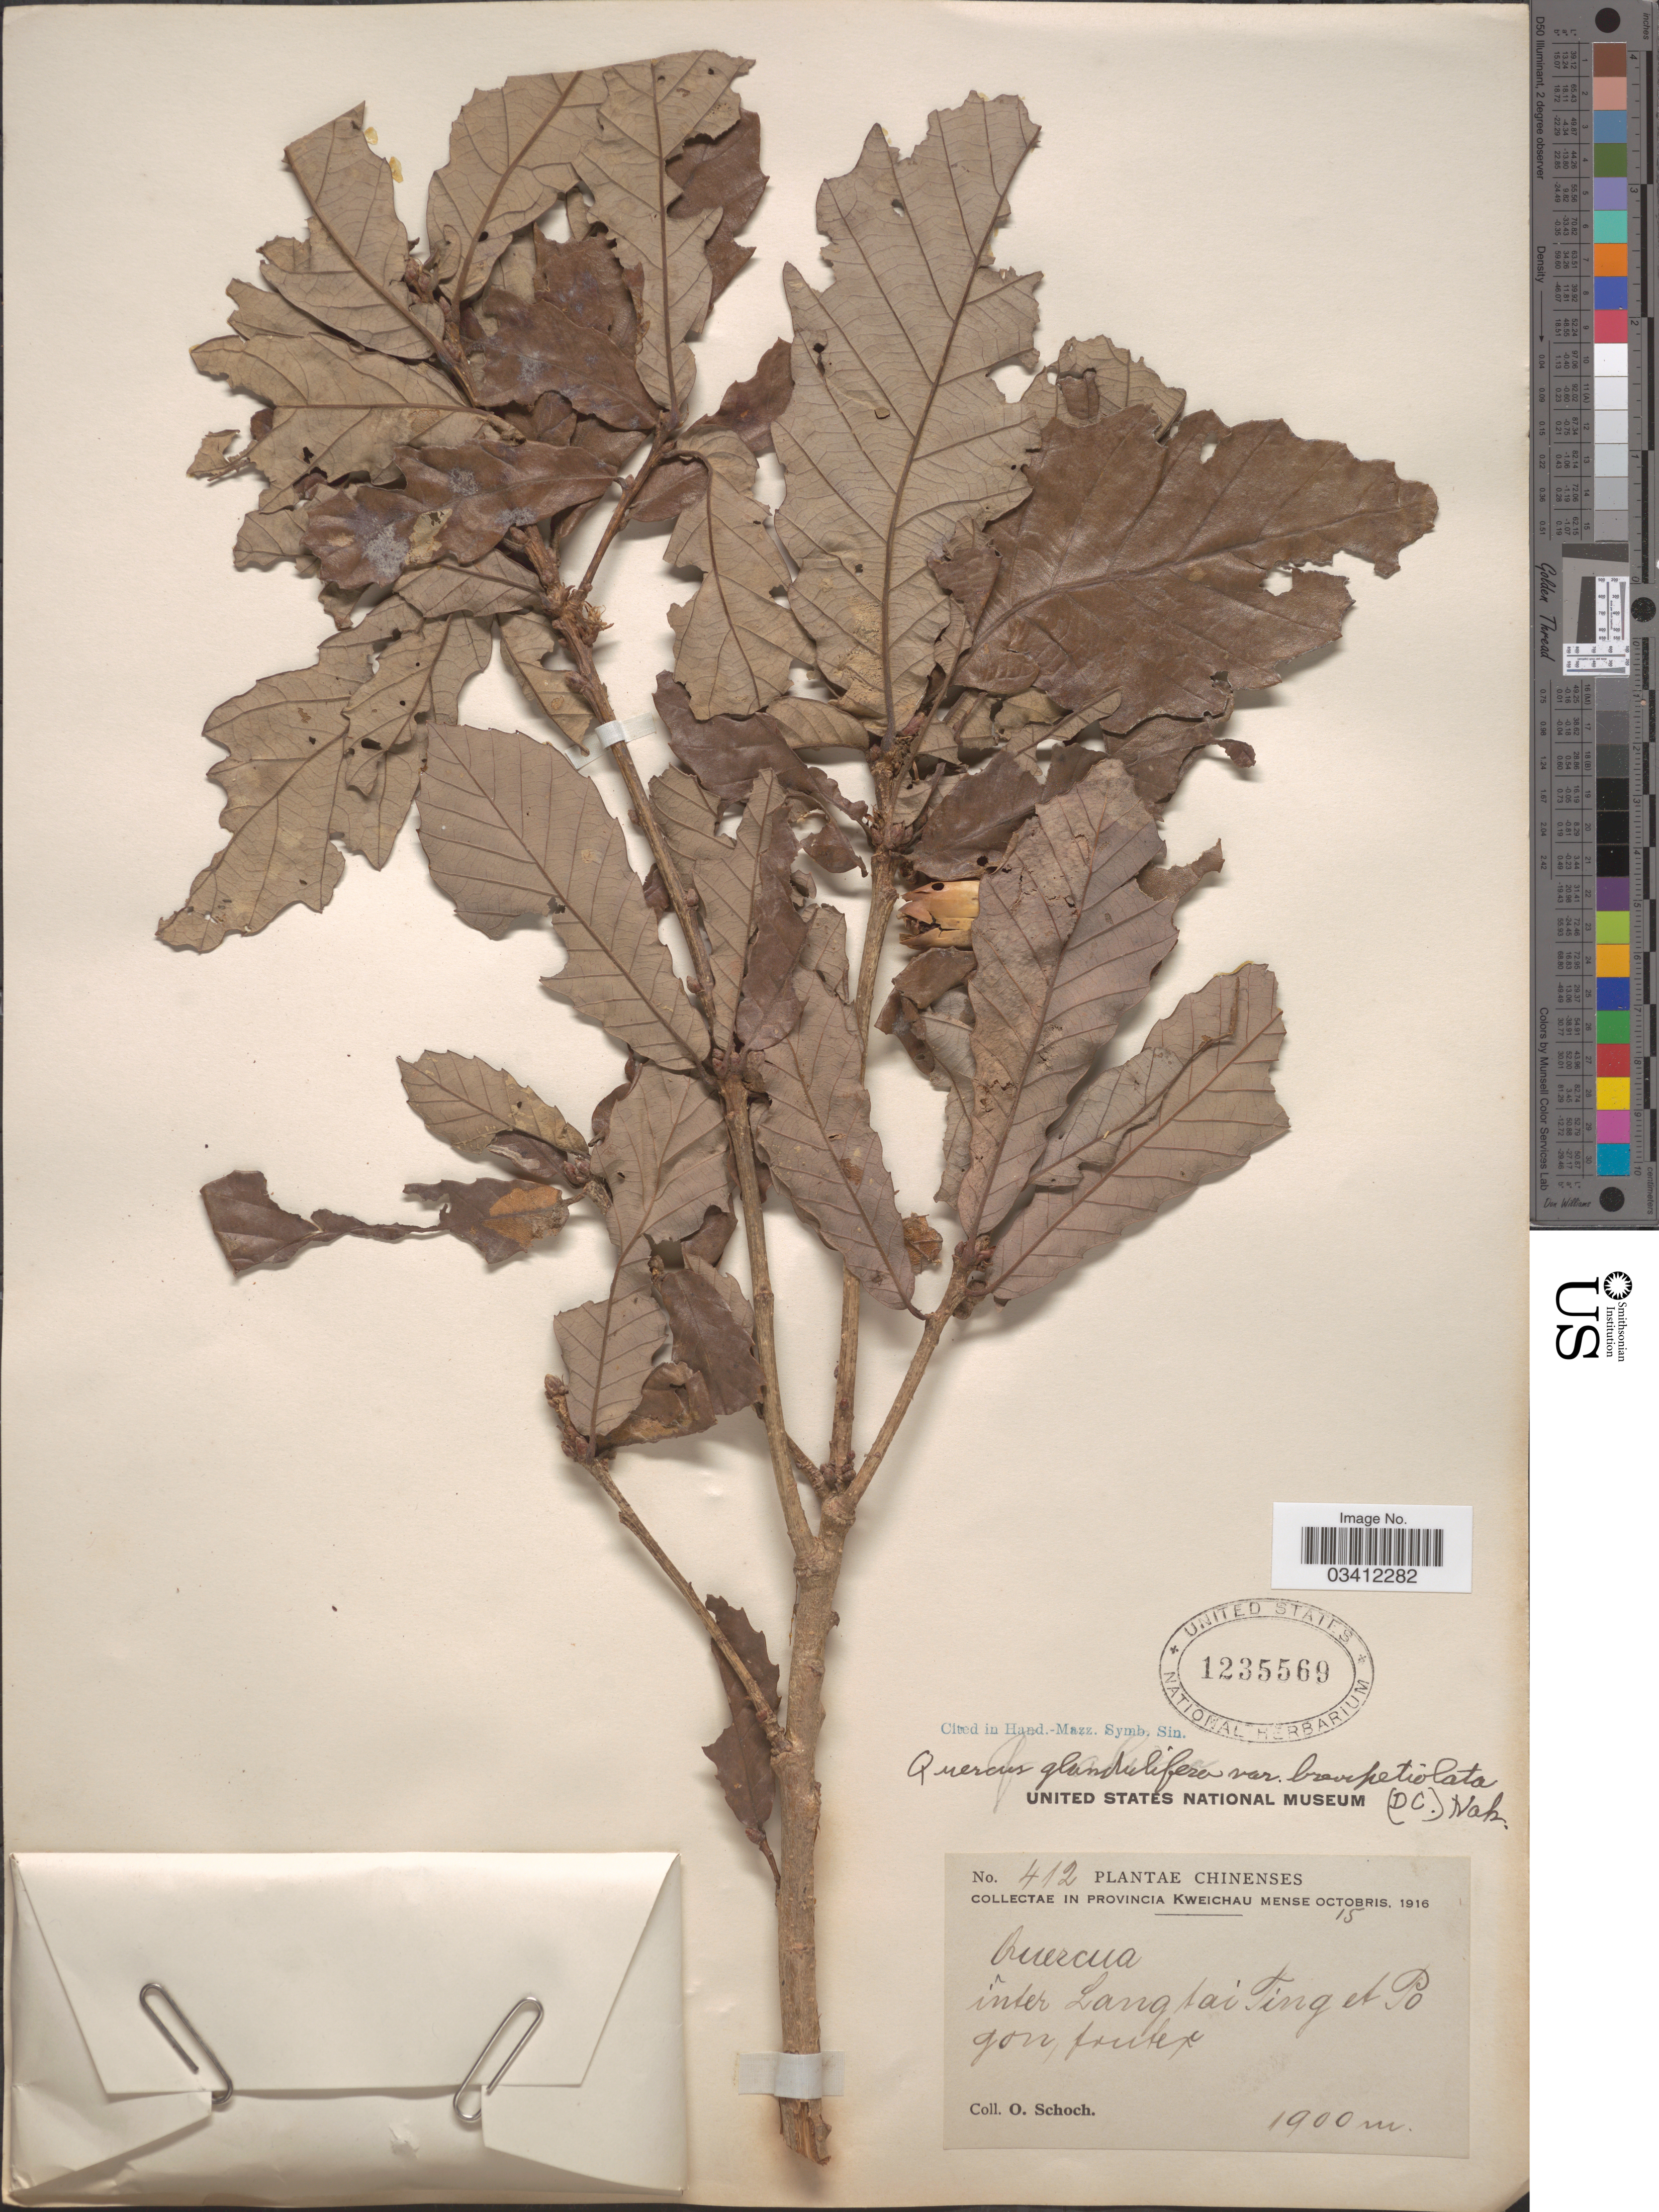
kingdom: Plantae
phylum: Tracheophyta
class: Magnoliopsida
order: Fagales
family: Fagaceae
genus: Quercus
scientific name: Quercus serrata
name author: Thunb.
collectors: O. Schoch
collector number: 412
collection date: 1916-10-15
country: China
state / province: Guizhou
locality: Provincia Kweichau. Inter Langtai Ting et Po gon.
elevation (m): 1900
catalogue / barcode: US 1235569